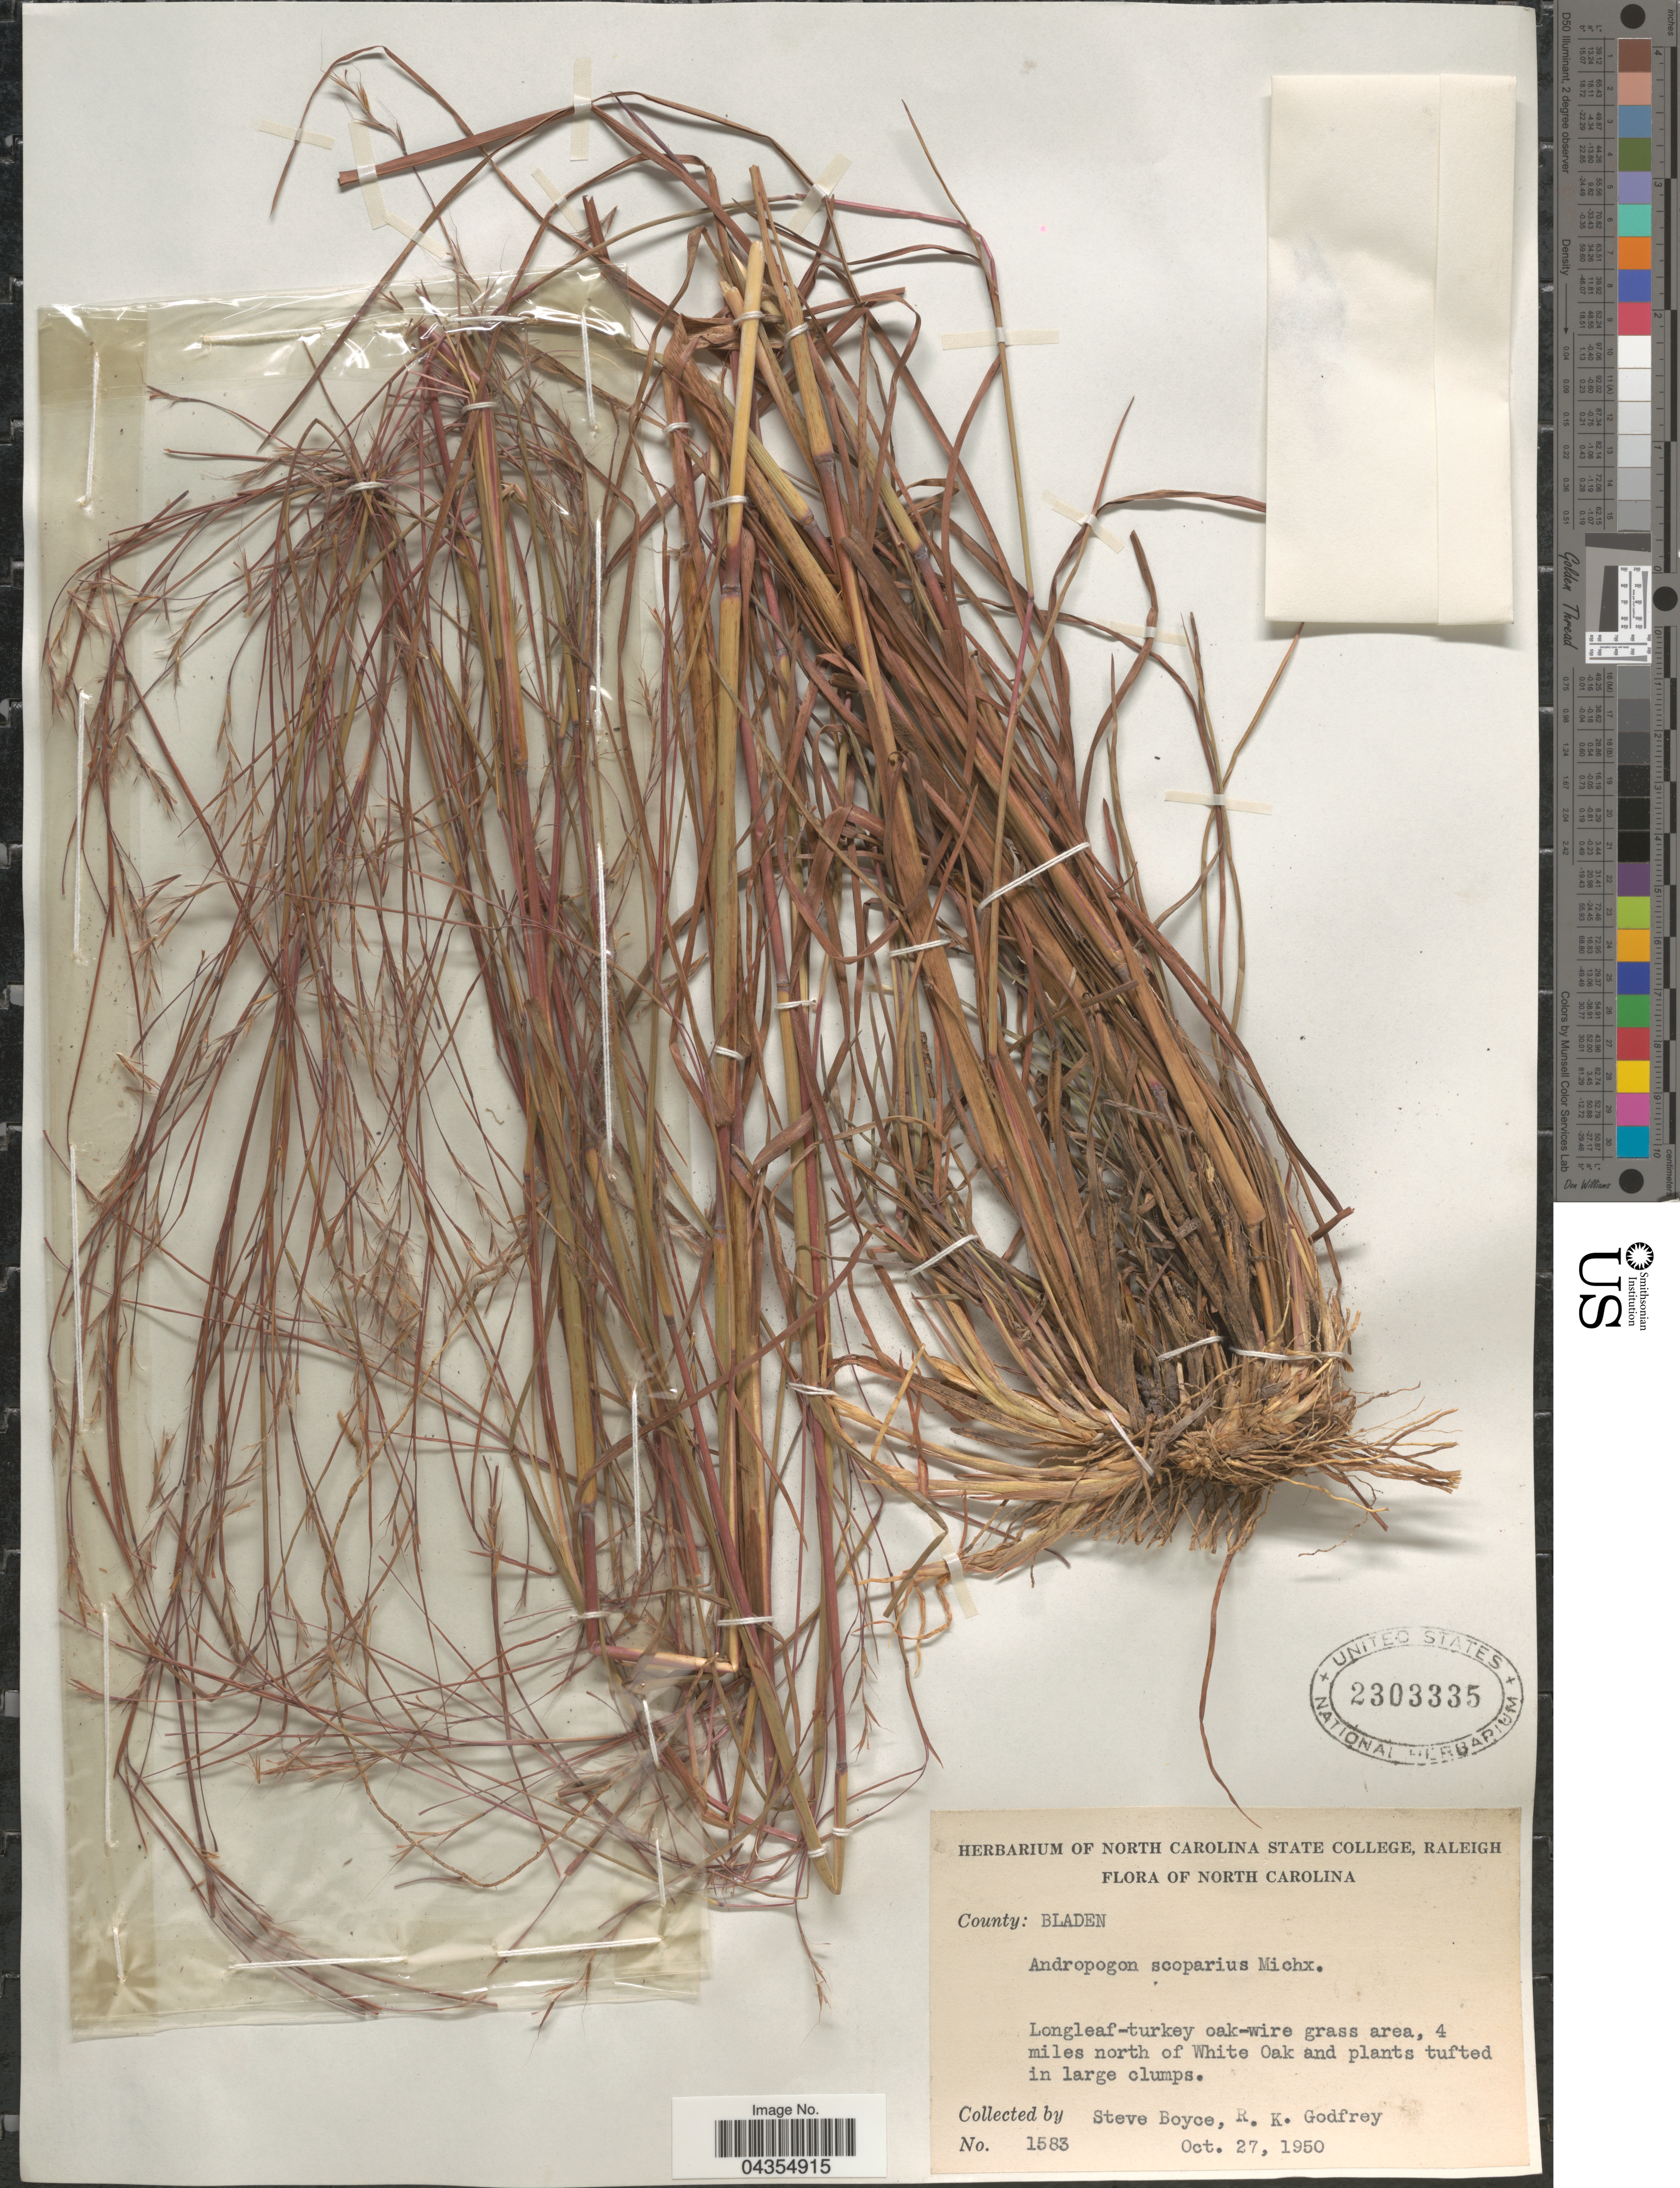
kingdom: Plantae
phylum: Tracheophyta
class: Liliopsida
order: Poales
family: Poaceae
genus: Schizachyrium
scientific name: Schizachyrium sanguineum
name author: (Retz.) Alston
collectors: S. Boyce & R. K. Godfrey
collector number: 1583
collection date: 1950-10-27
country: United States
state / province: North Carolina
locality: County: Bladen. 4 miles north of White Oak.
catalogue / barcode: US 2303335